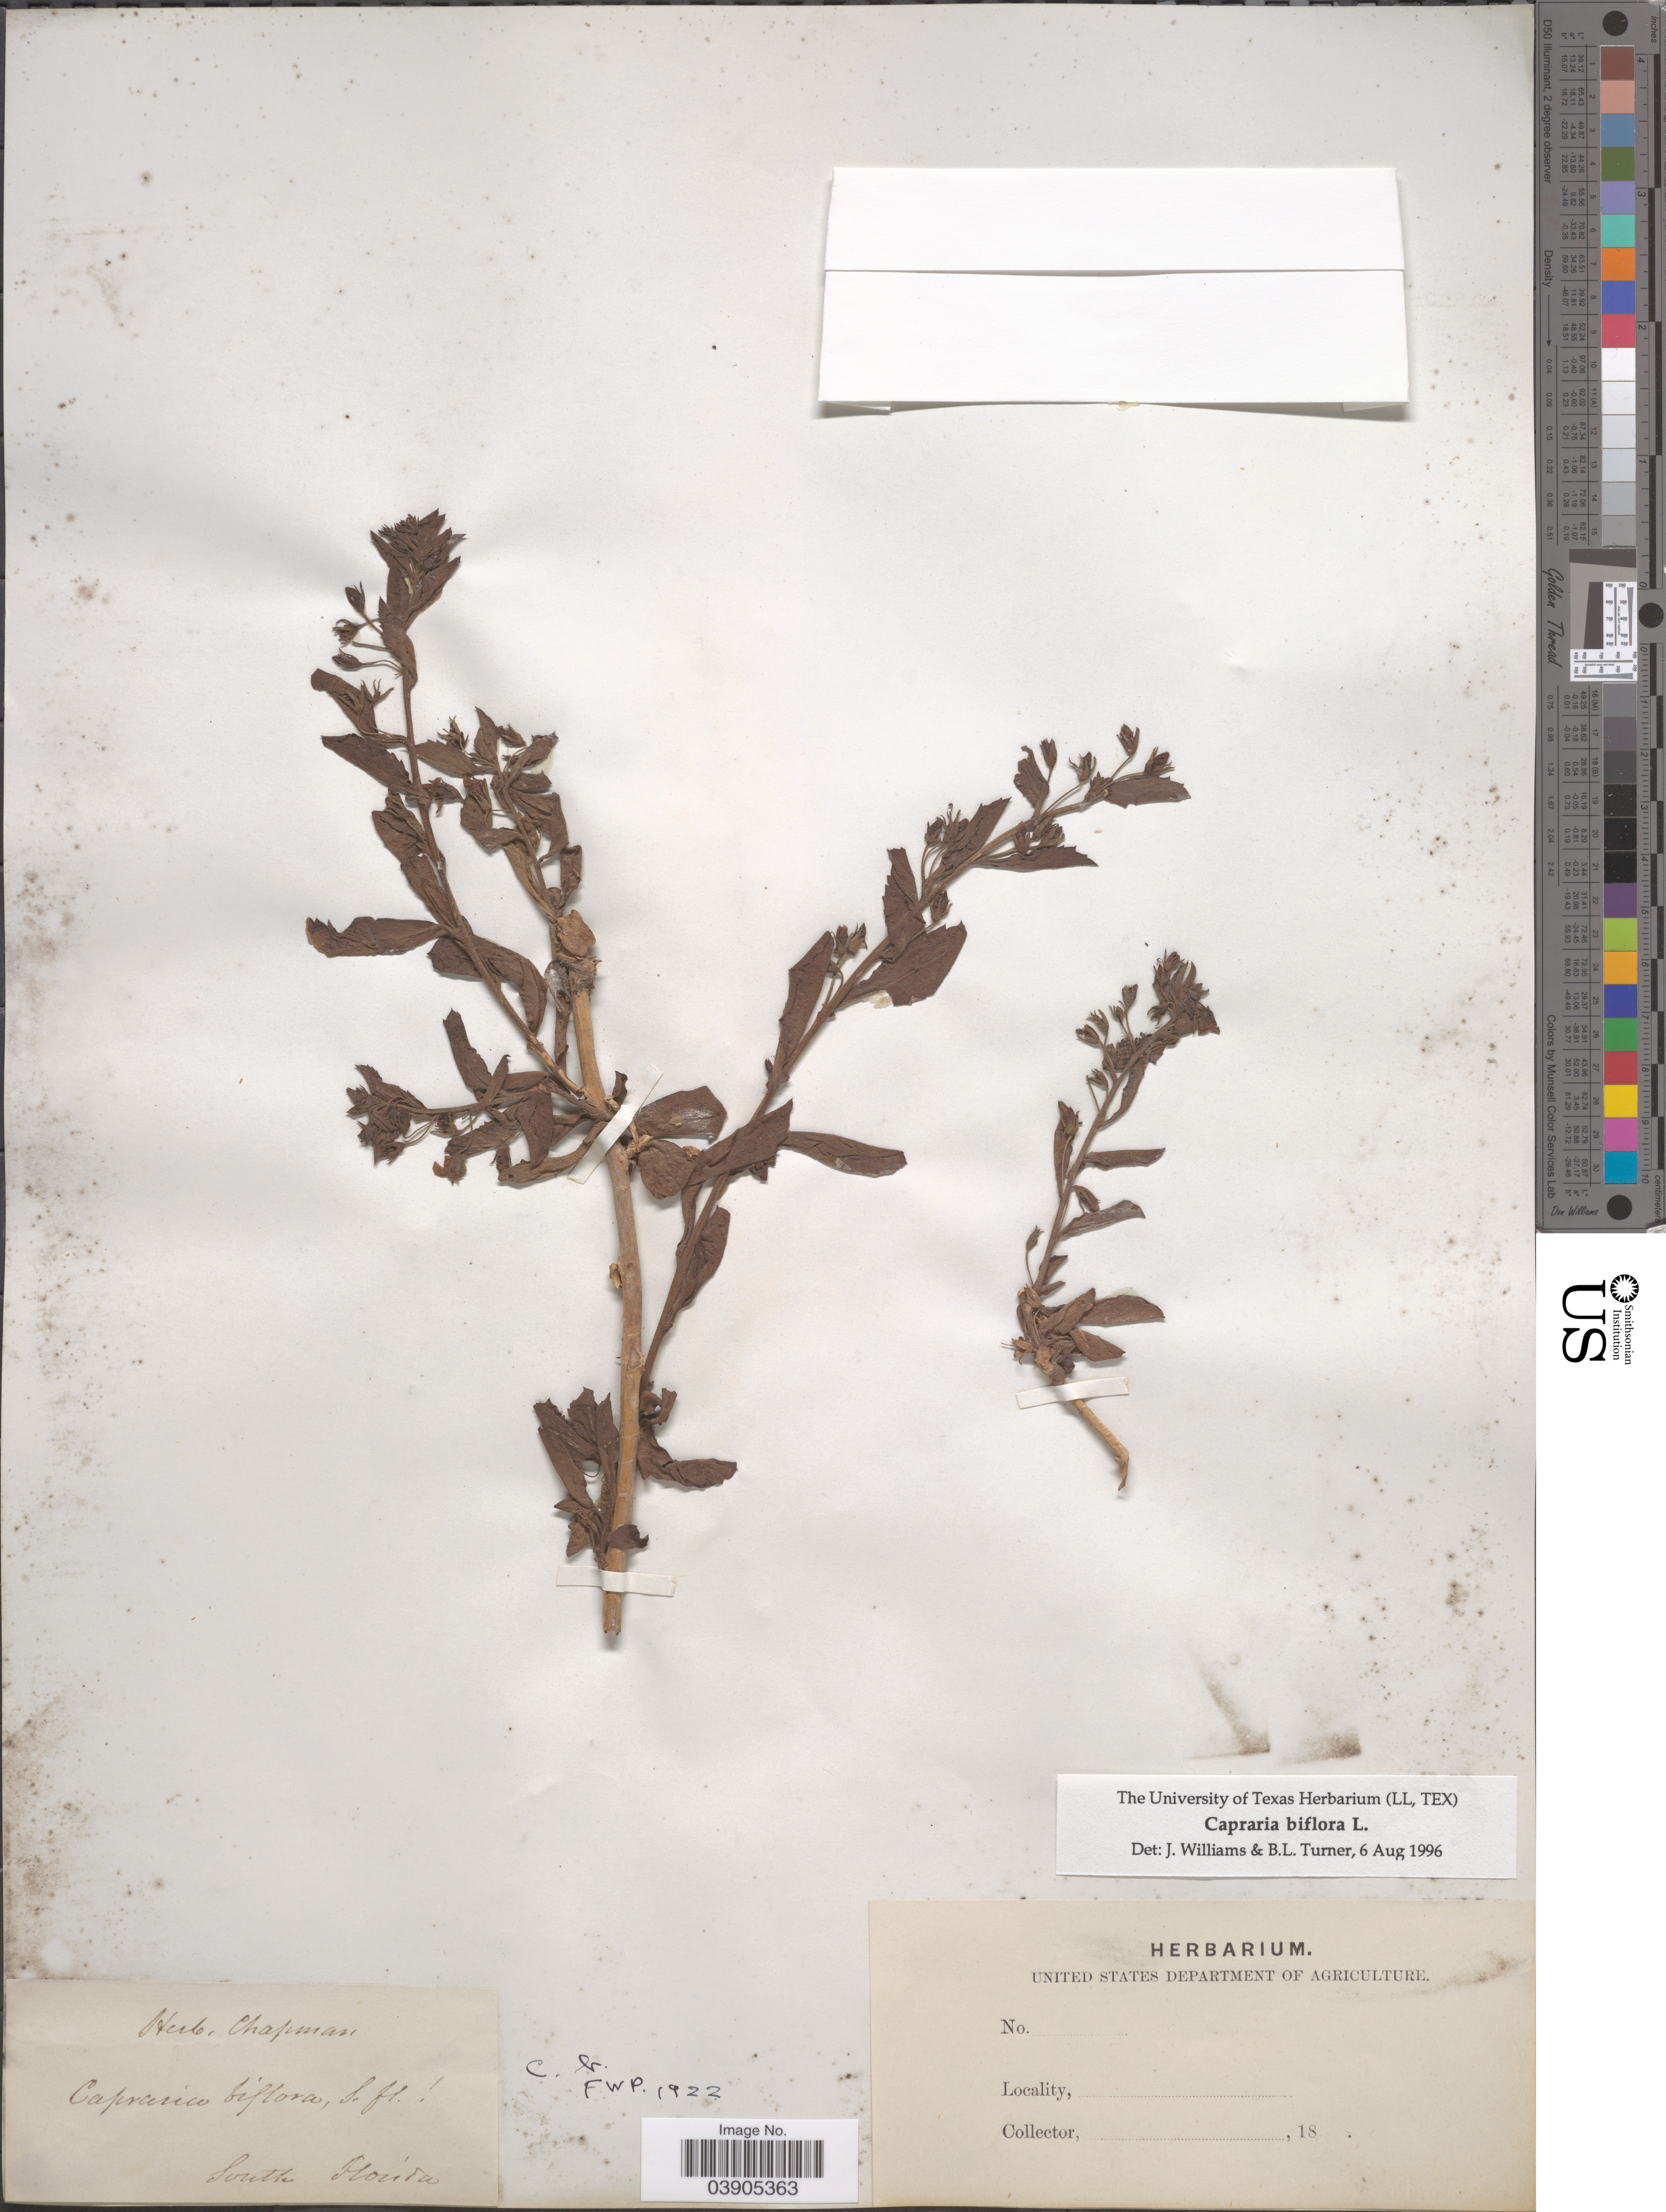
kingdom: Plantae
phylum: Tracheophyta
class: Magnoliopsida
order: Lamiales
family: Scrophulariaceae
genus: Capraria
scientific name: Capraria biflora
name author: L.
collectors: ex herb. Chapman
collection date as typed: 18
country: United States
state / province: Florida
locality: South Florida.